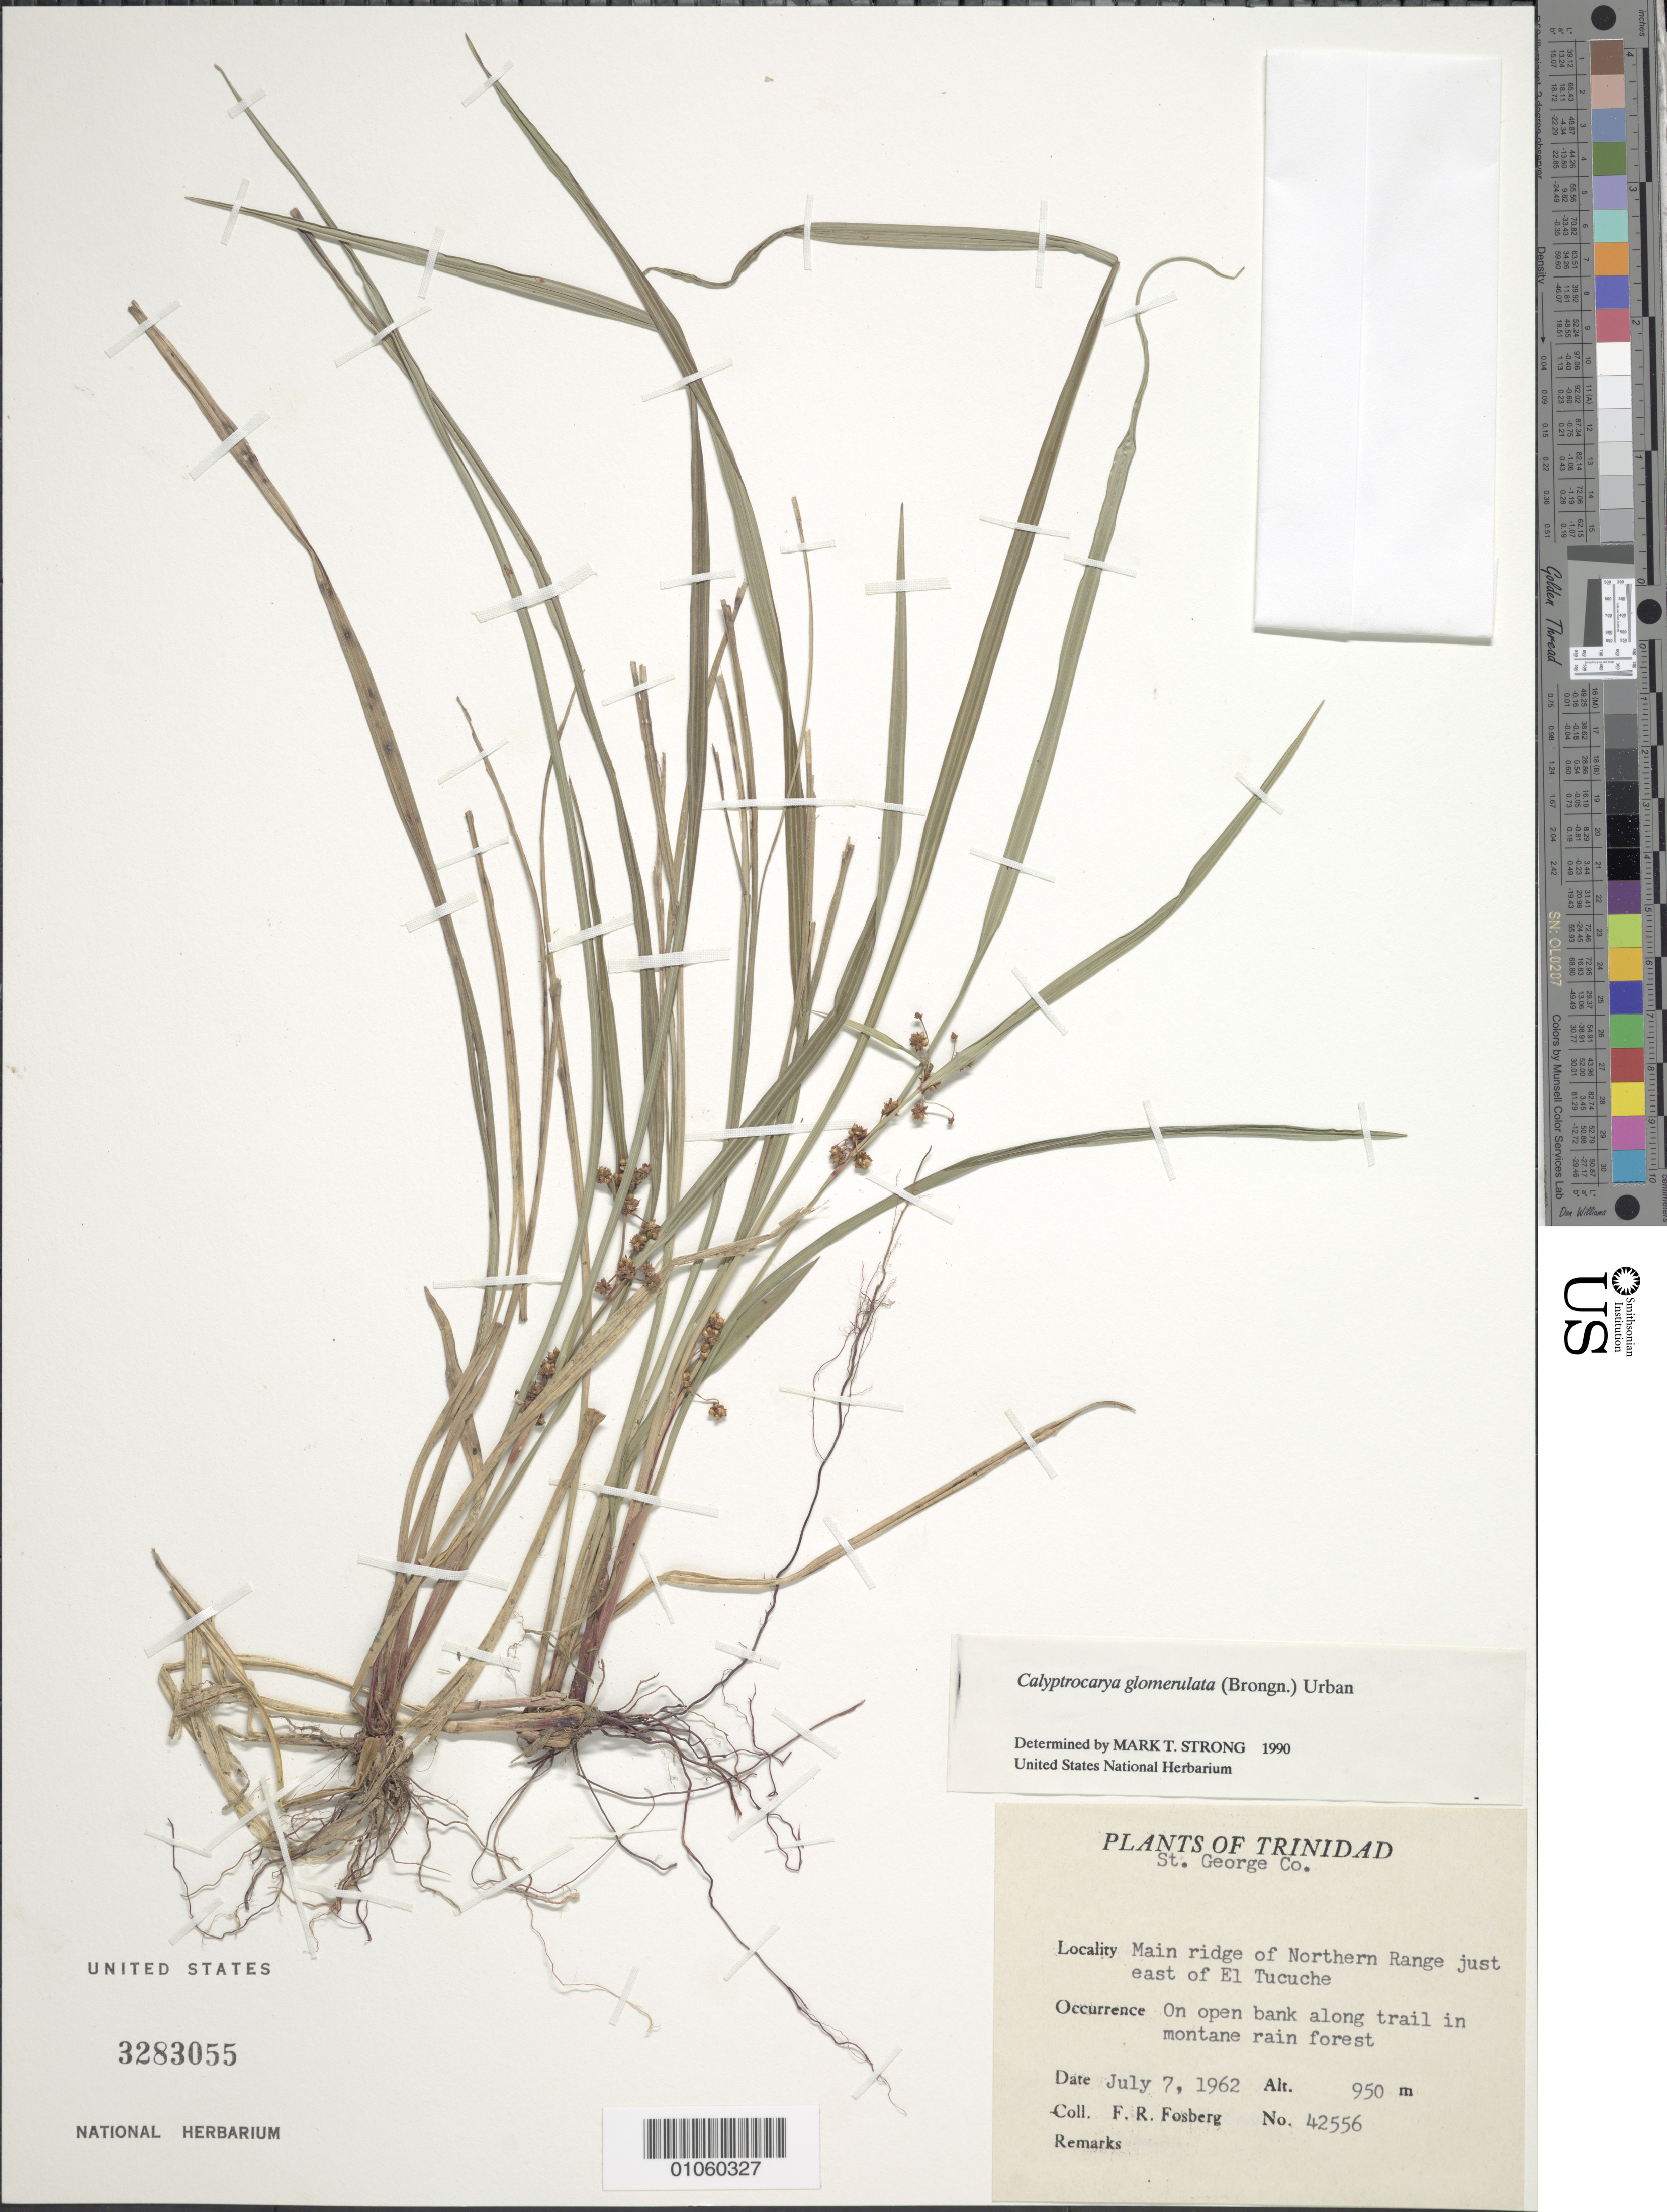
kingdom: Plantae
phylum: Tracheophyta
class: Liliopsida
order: Poales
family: Cyperaceae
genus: Calyptrocarya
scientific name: Calyptrocarya glomerulata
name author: (Brongn.) Urb.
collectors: F. R. Fosberg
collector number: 42556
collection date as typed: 07 Jul 1962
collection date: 1962-07-07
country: Trinidad and Tobago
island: Trinidad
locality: Main ridge of Northern Range just E of El Tucuche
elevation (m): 950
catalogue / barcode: US 3283055